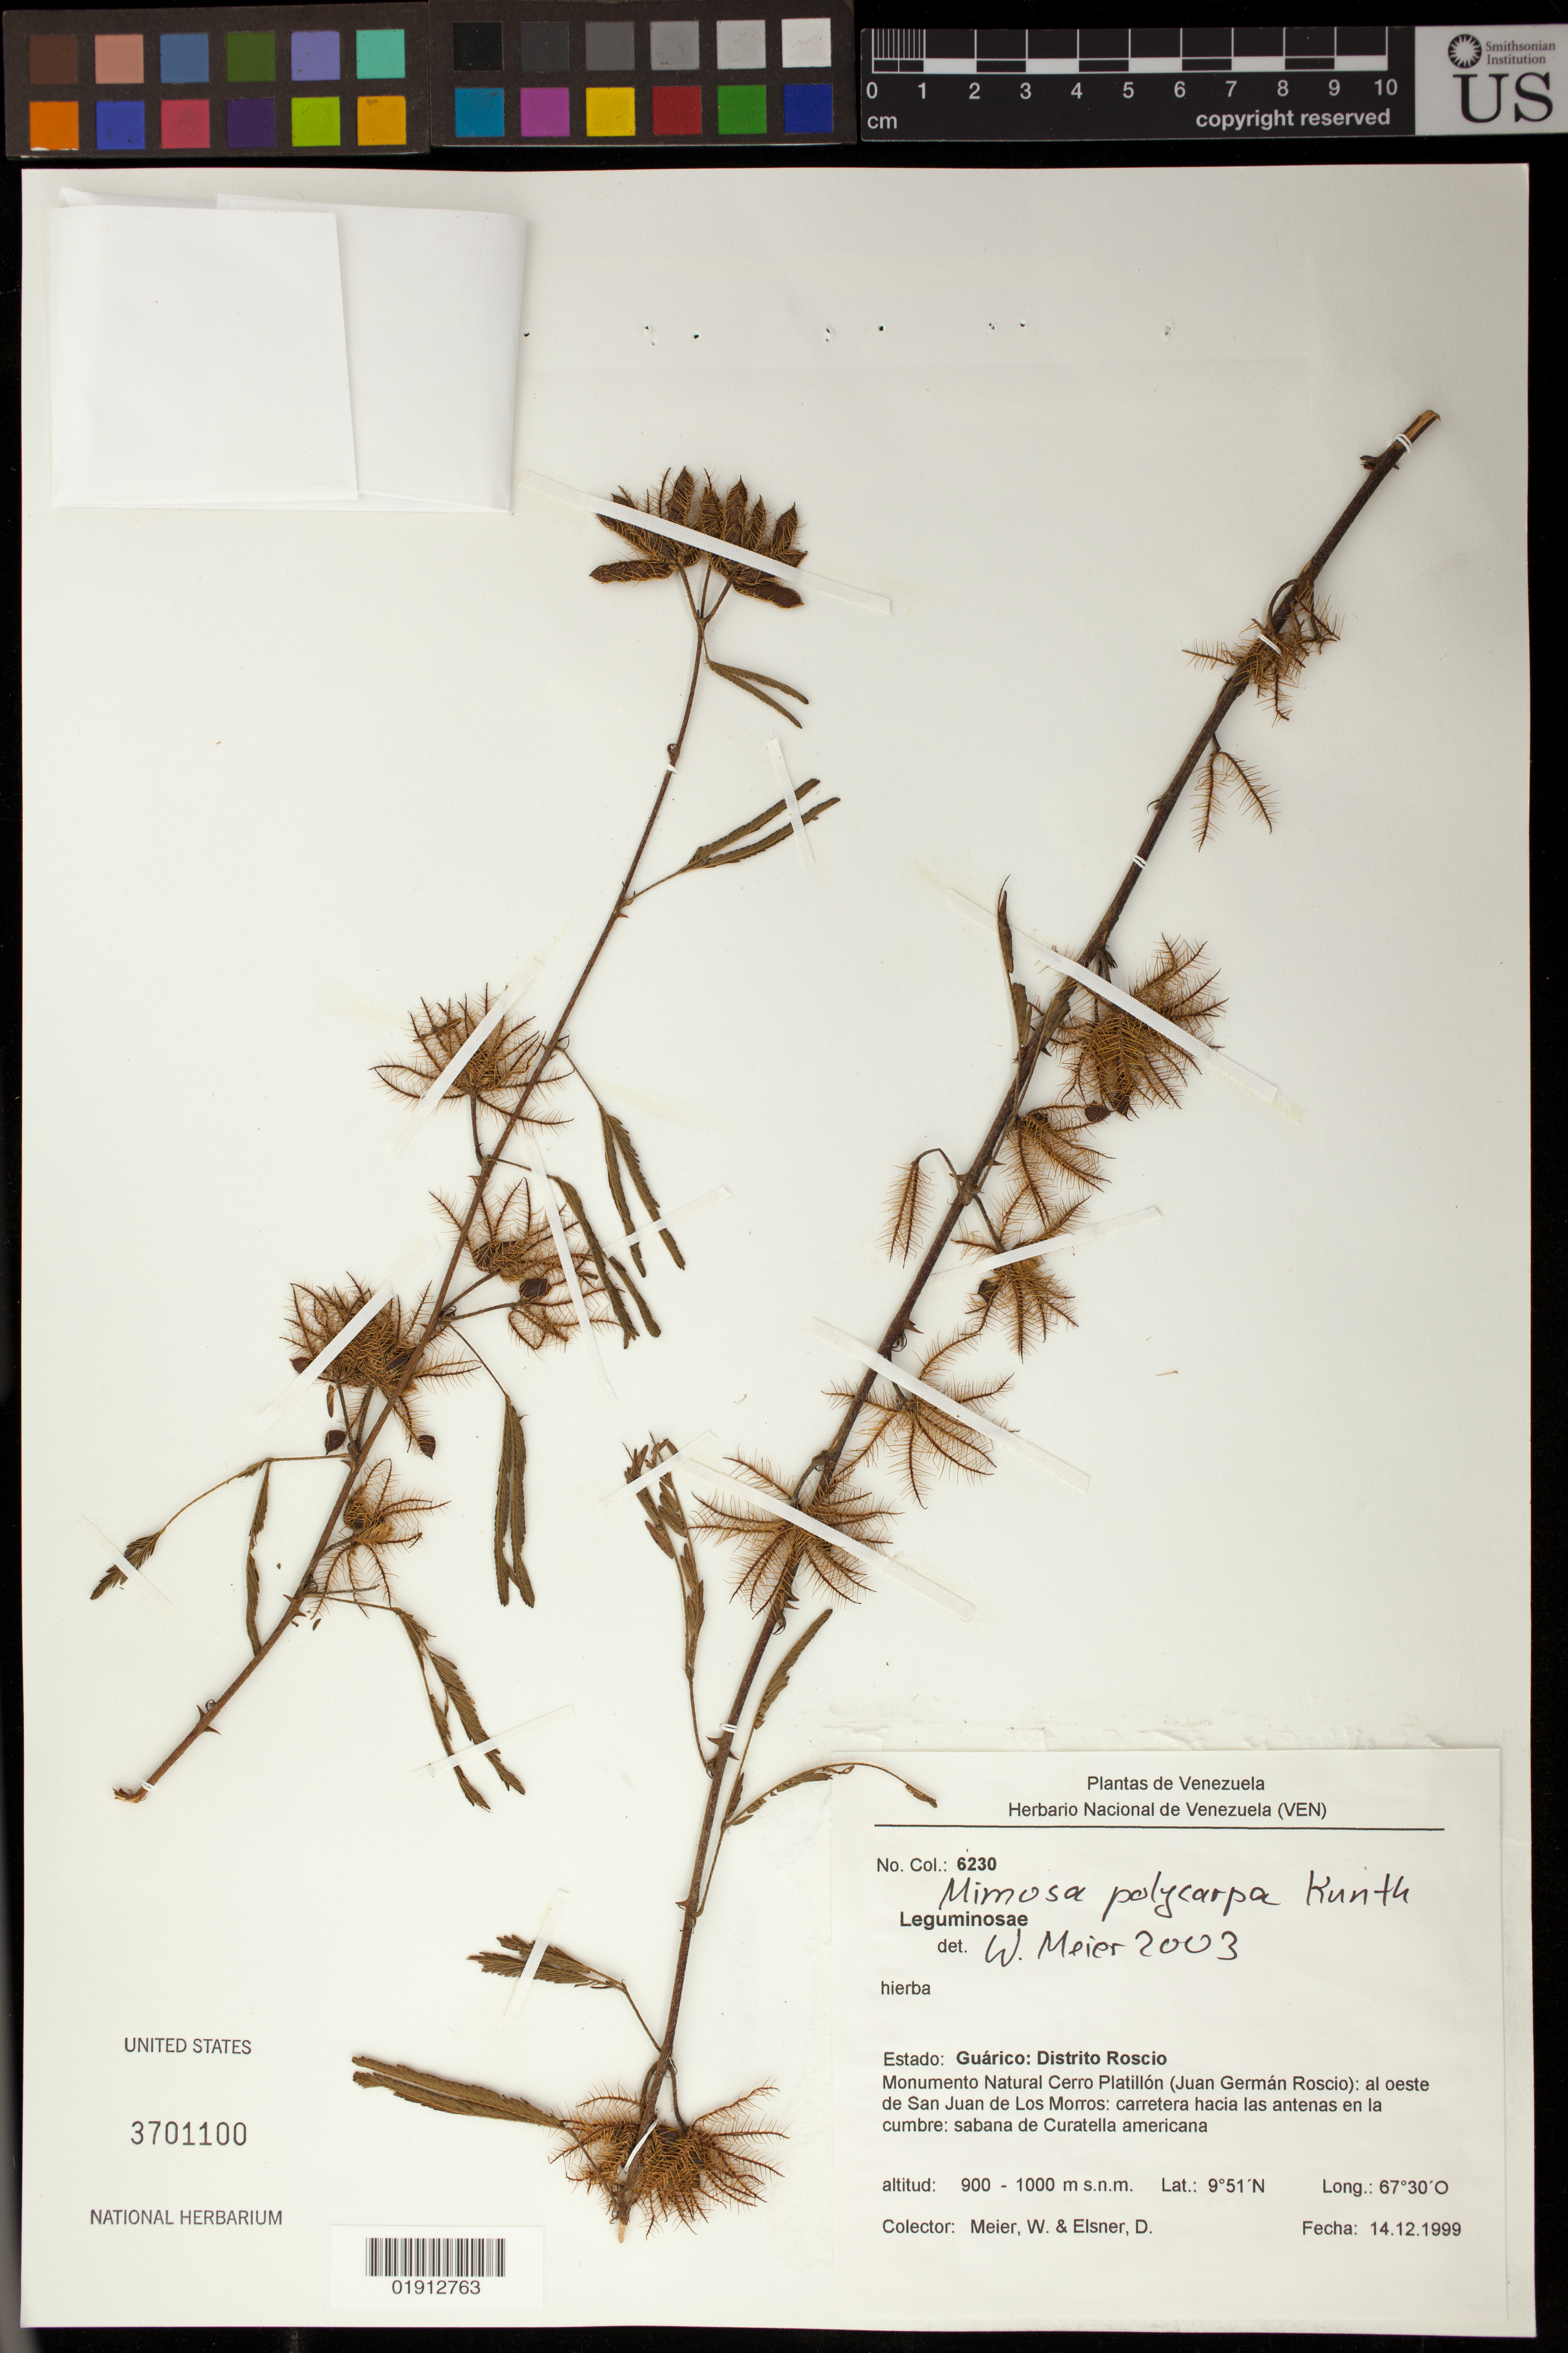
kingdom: Plantae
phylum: Tracheophyta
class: Magnoliopsida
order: Fabales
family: Fabaceae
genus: Mimosa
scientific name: Mimosa polycarpa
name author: Kunth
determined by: Meier, Winfried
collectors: W. Meier & D. Elsner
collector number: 6230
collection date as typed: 14 Dec 1999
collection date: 1999-12-14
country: Venezuela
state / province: Guárico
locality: Distrito Roscio; Monumento Natural Cerro Platillón (Juan Germán Roscio): al oeste de San Juan de Los Morros: carretera hacia las antenas en la cumbre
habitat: sabana de Curatella americana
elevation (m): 900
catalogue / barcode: US 3701100